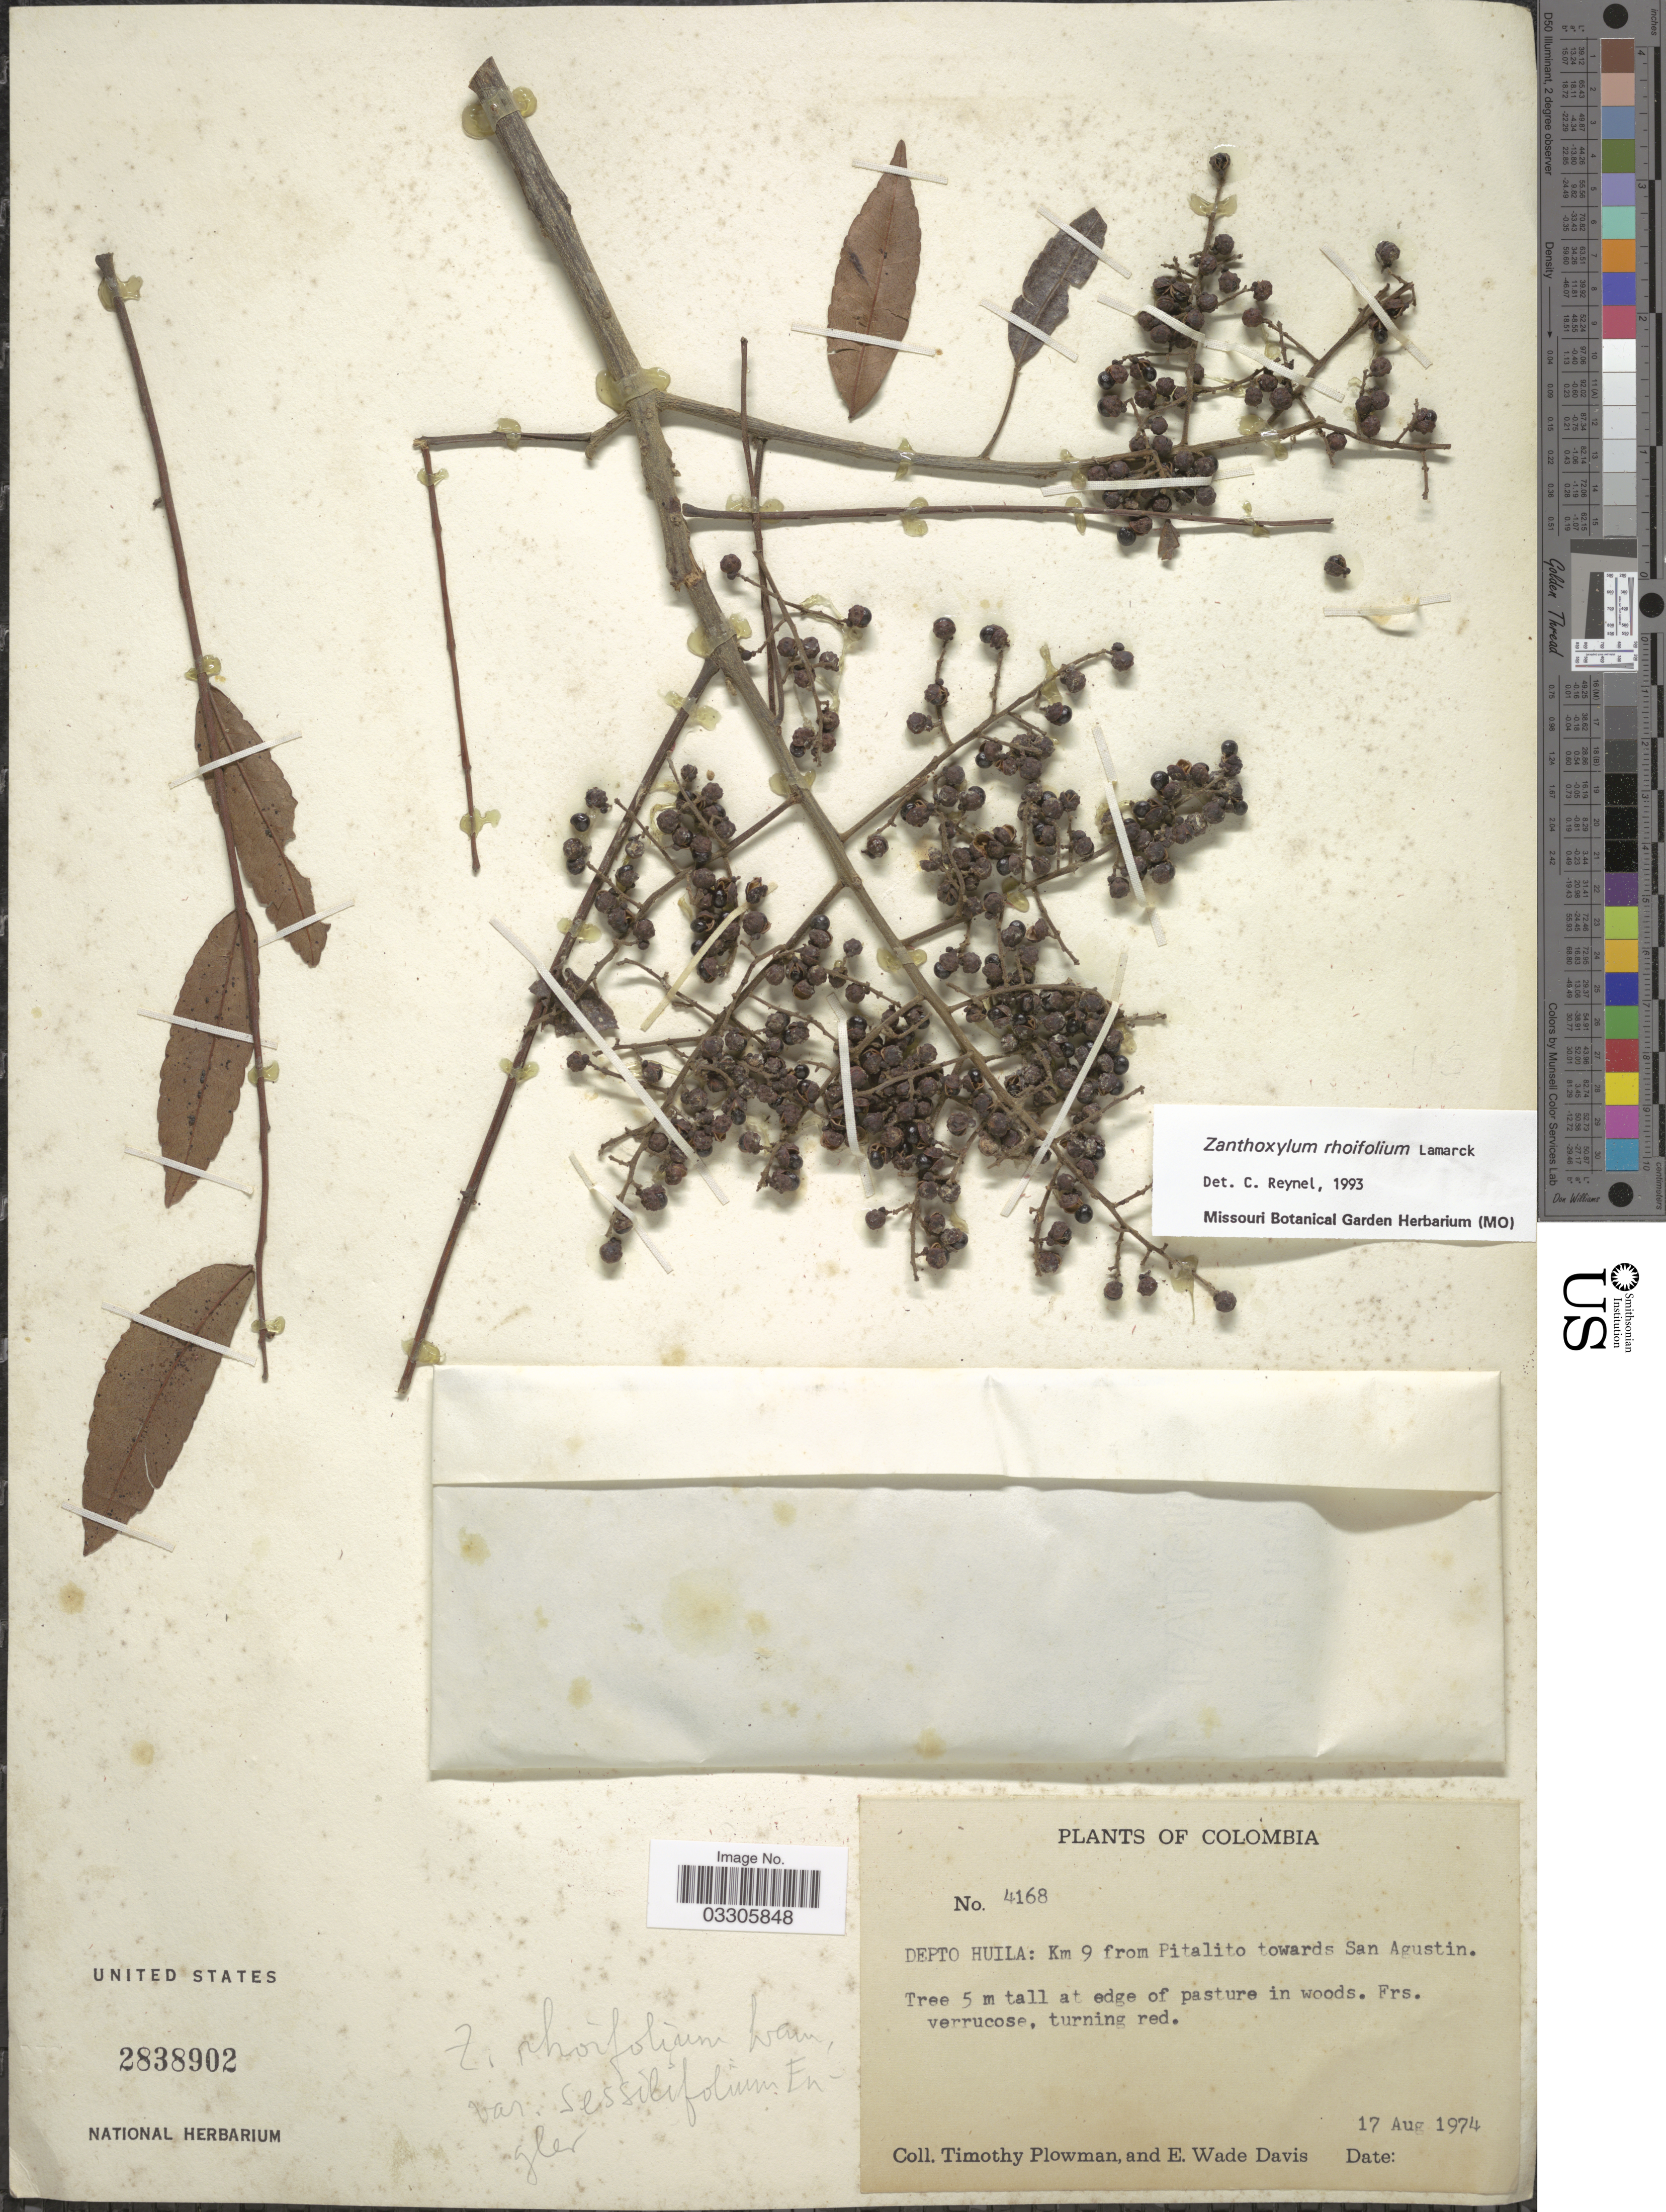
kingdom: Plantae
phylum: Tracheophyta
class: Magnoliopsida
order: Sapindales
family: Rutaceae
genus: Zanthoxylum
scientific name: Zanthoxylum rhoifolium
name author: Lam.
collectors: T. Plowman & E. Wade-Davis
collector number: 4168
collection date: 1974-08-17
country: Colombia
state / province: Huila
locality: Depto Huila: Km 9 from Pitalito towards San Agustin.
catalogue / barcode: US 2838902